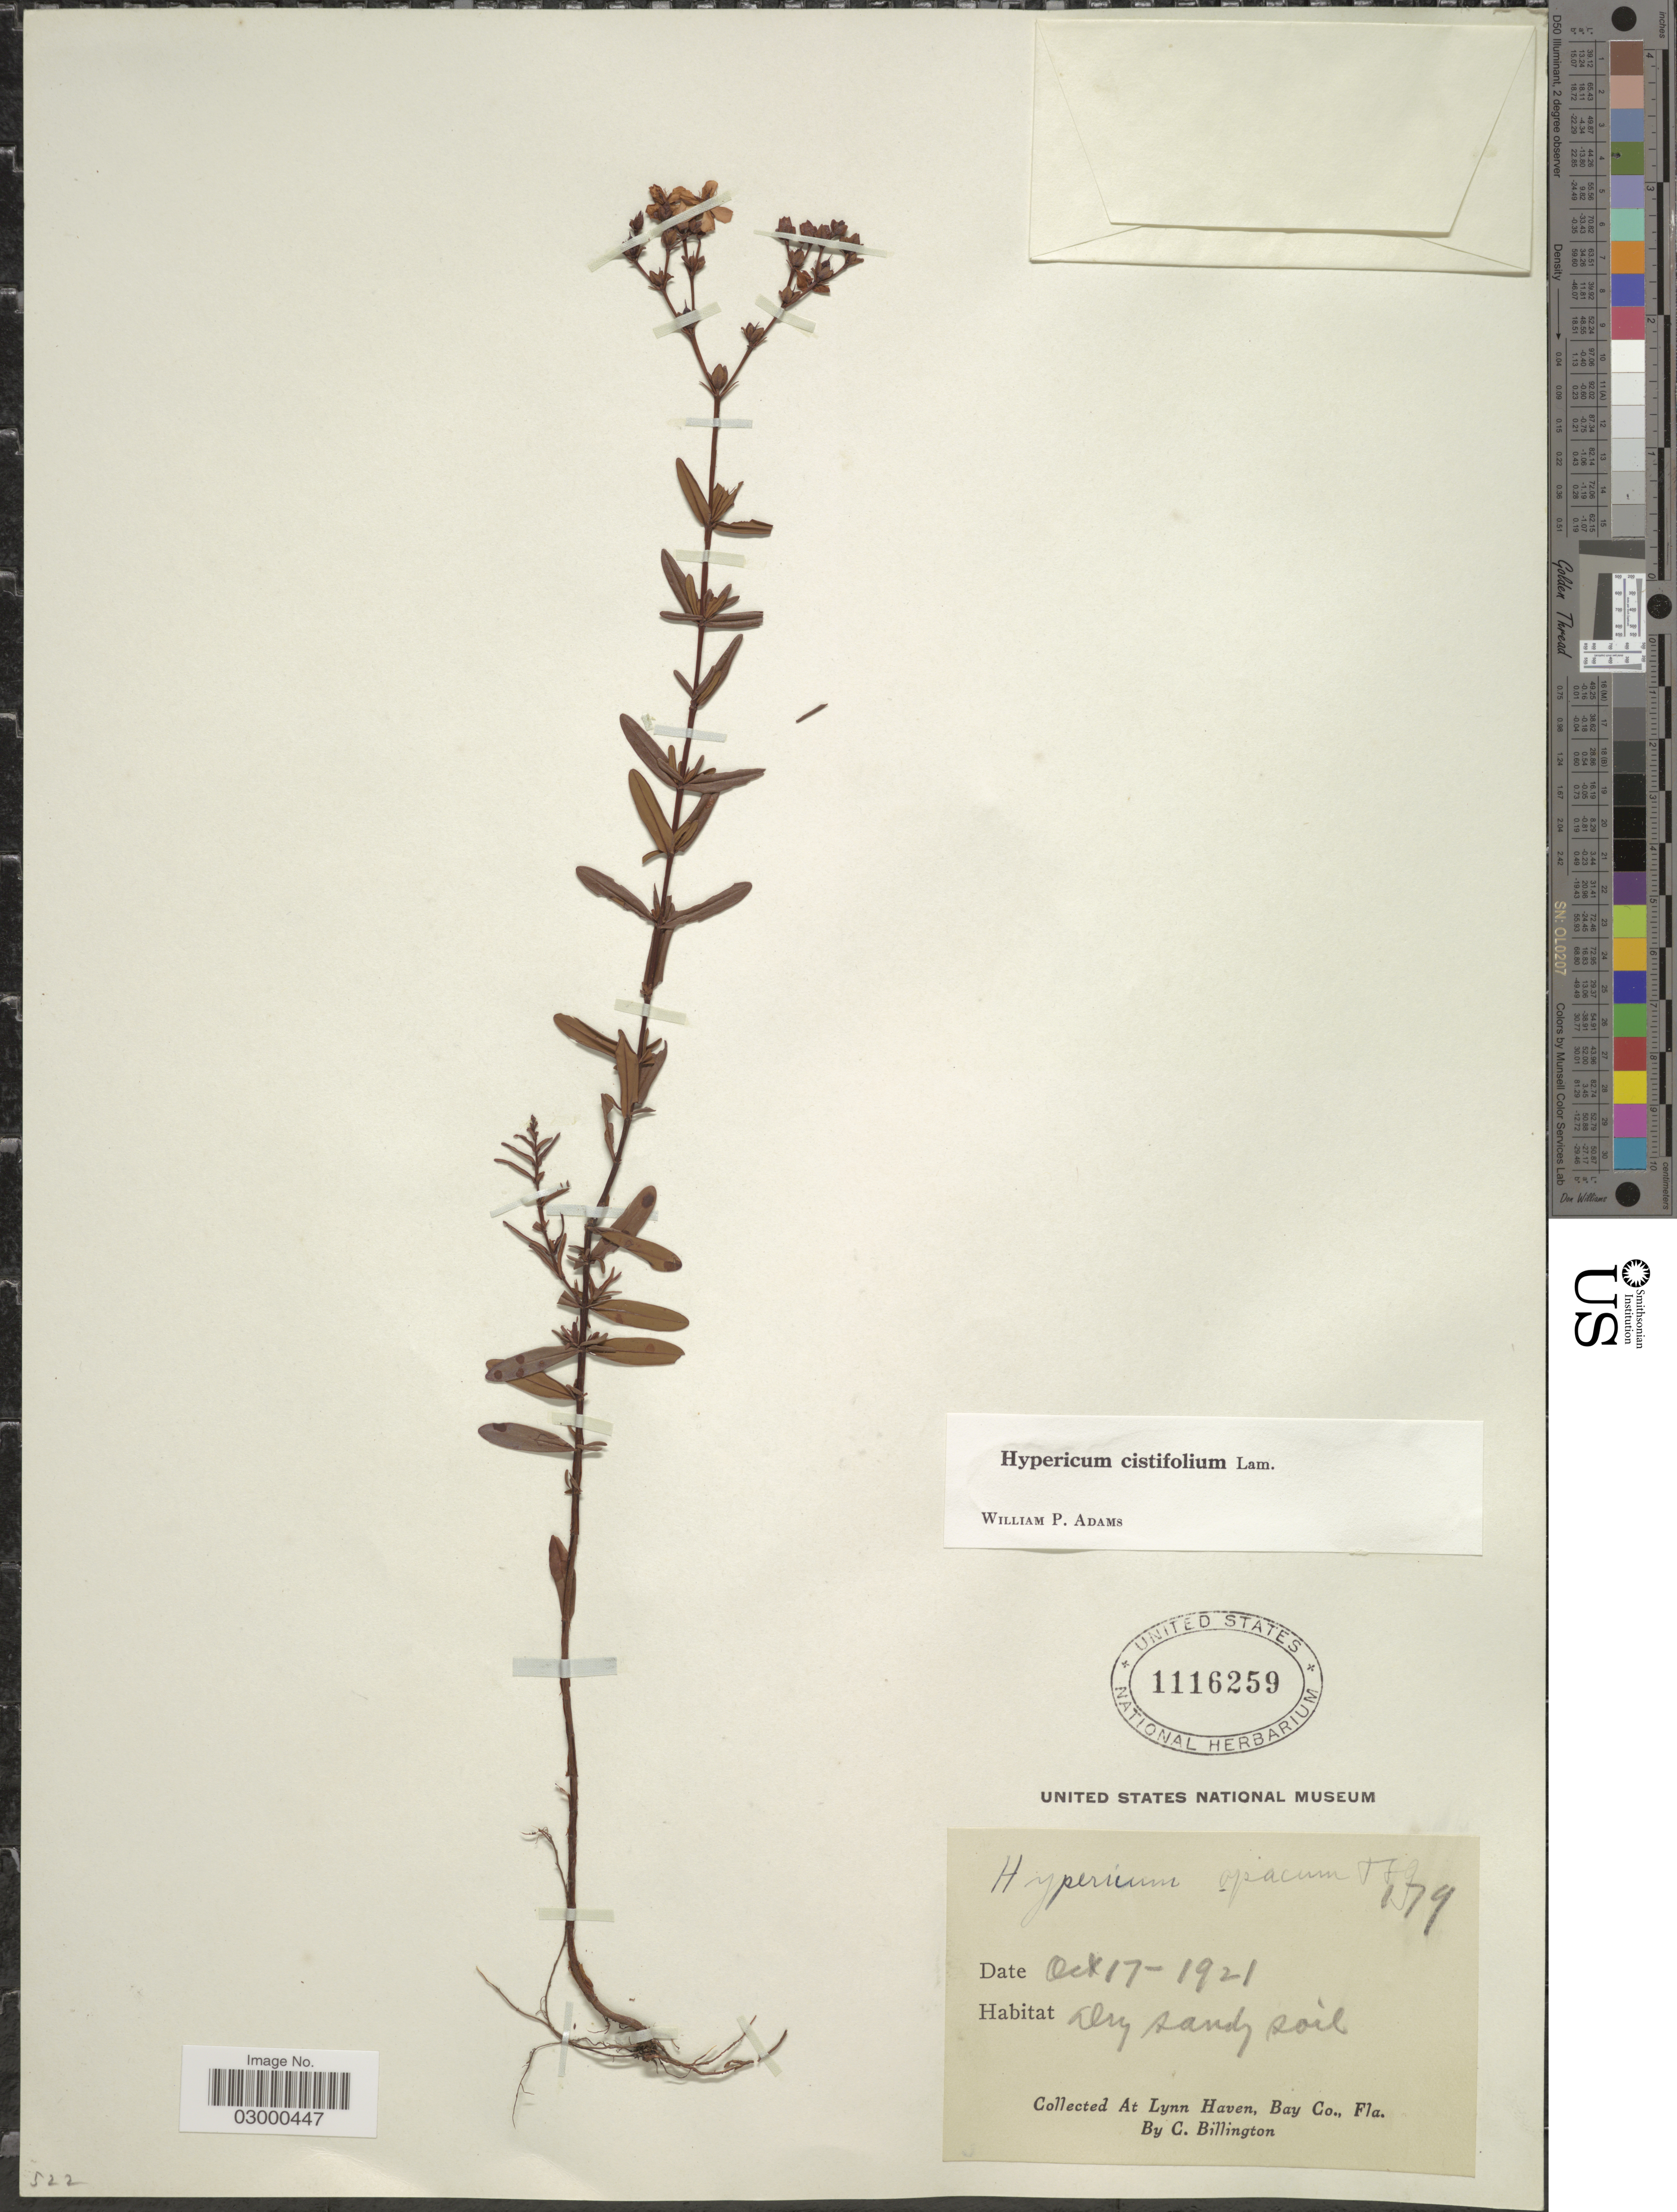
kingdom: Plantae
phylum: Tracheophyta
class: Magnoliopsida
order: Malpighiales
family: Hypericaceae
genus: Hypericum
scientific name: Hypericum cistifolium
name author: Lam.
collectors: C. Billington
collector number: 179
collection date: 1921-10-17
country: United States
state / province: Florida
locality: At Lynn Haven, Bay Co.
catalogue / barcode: US 1116259